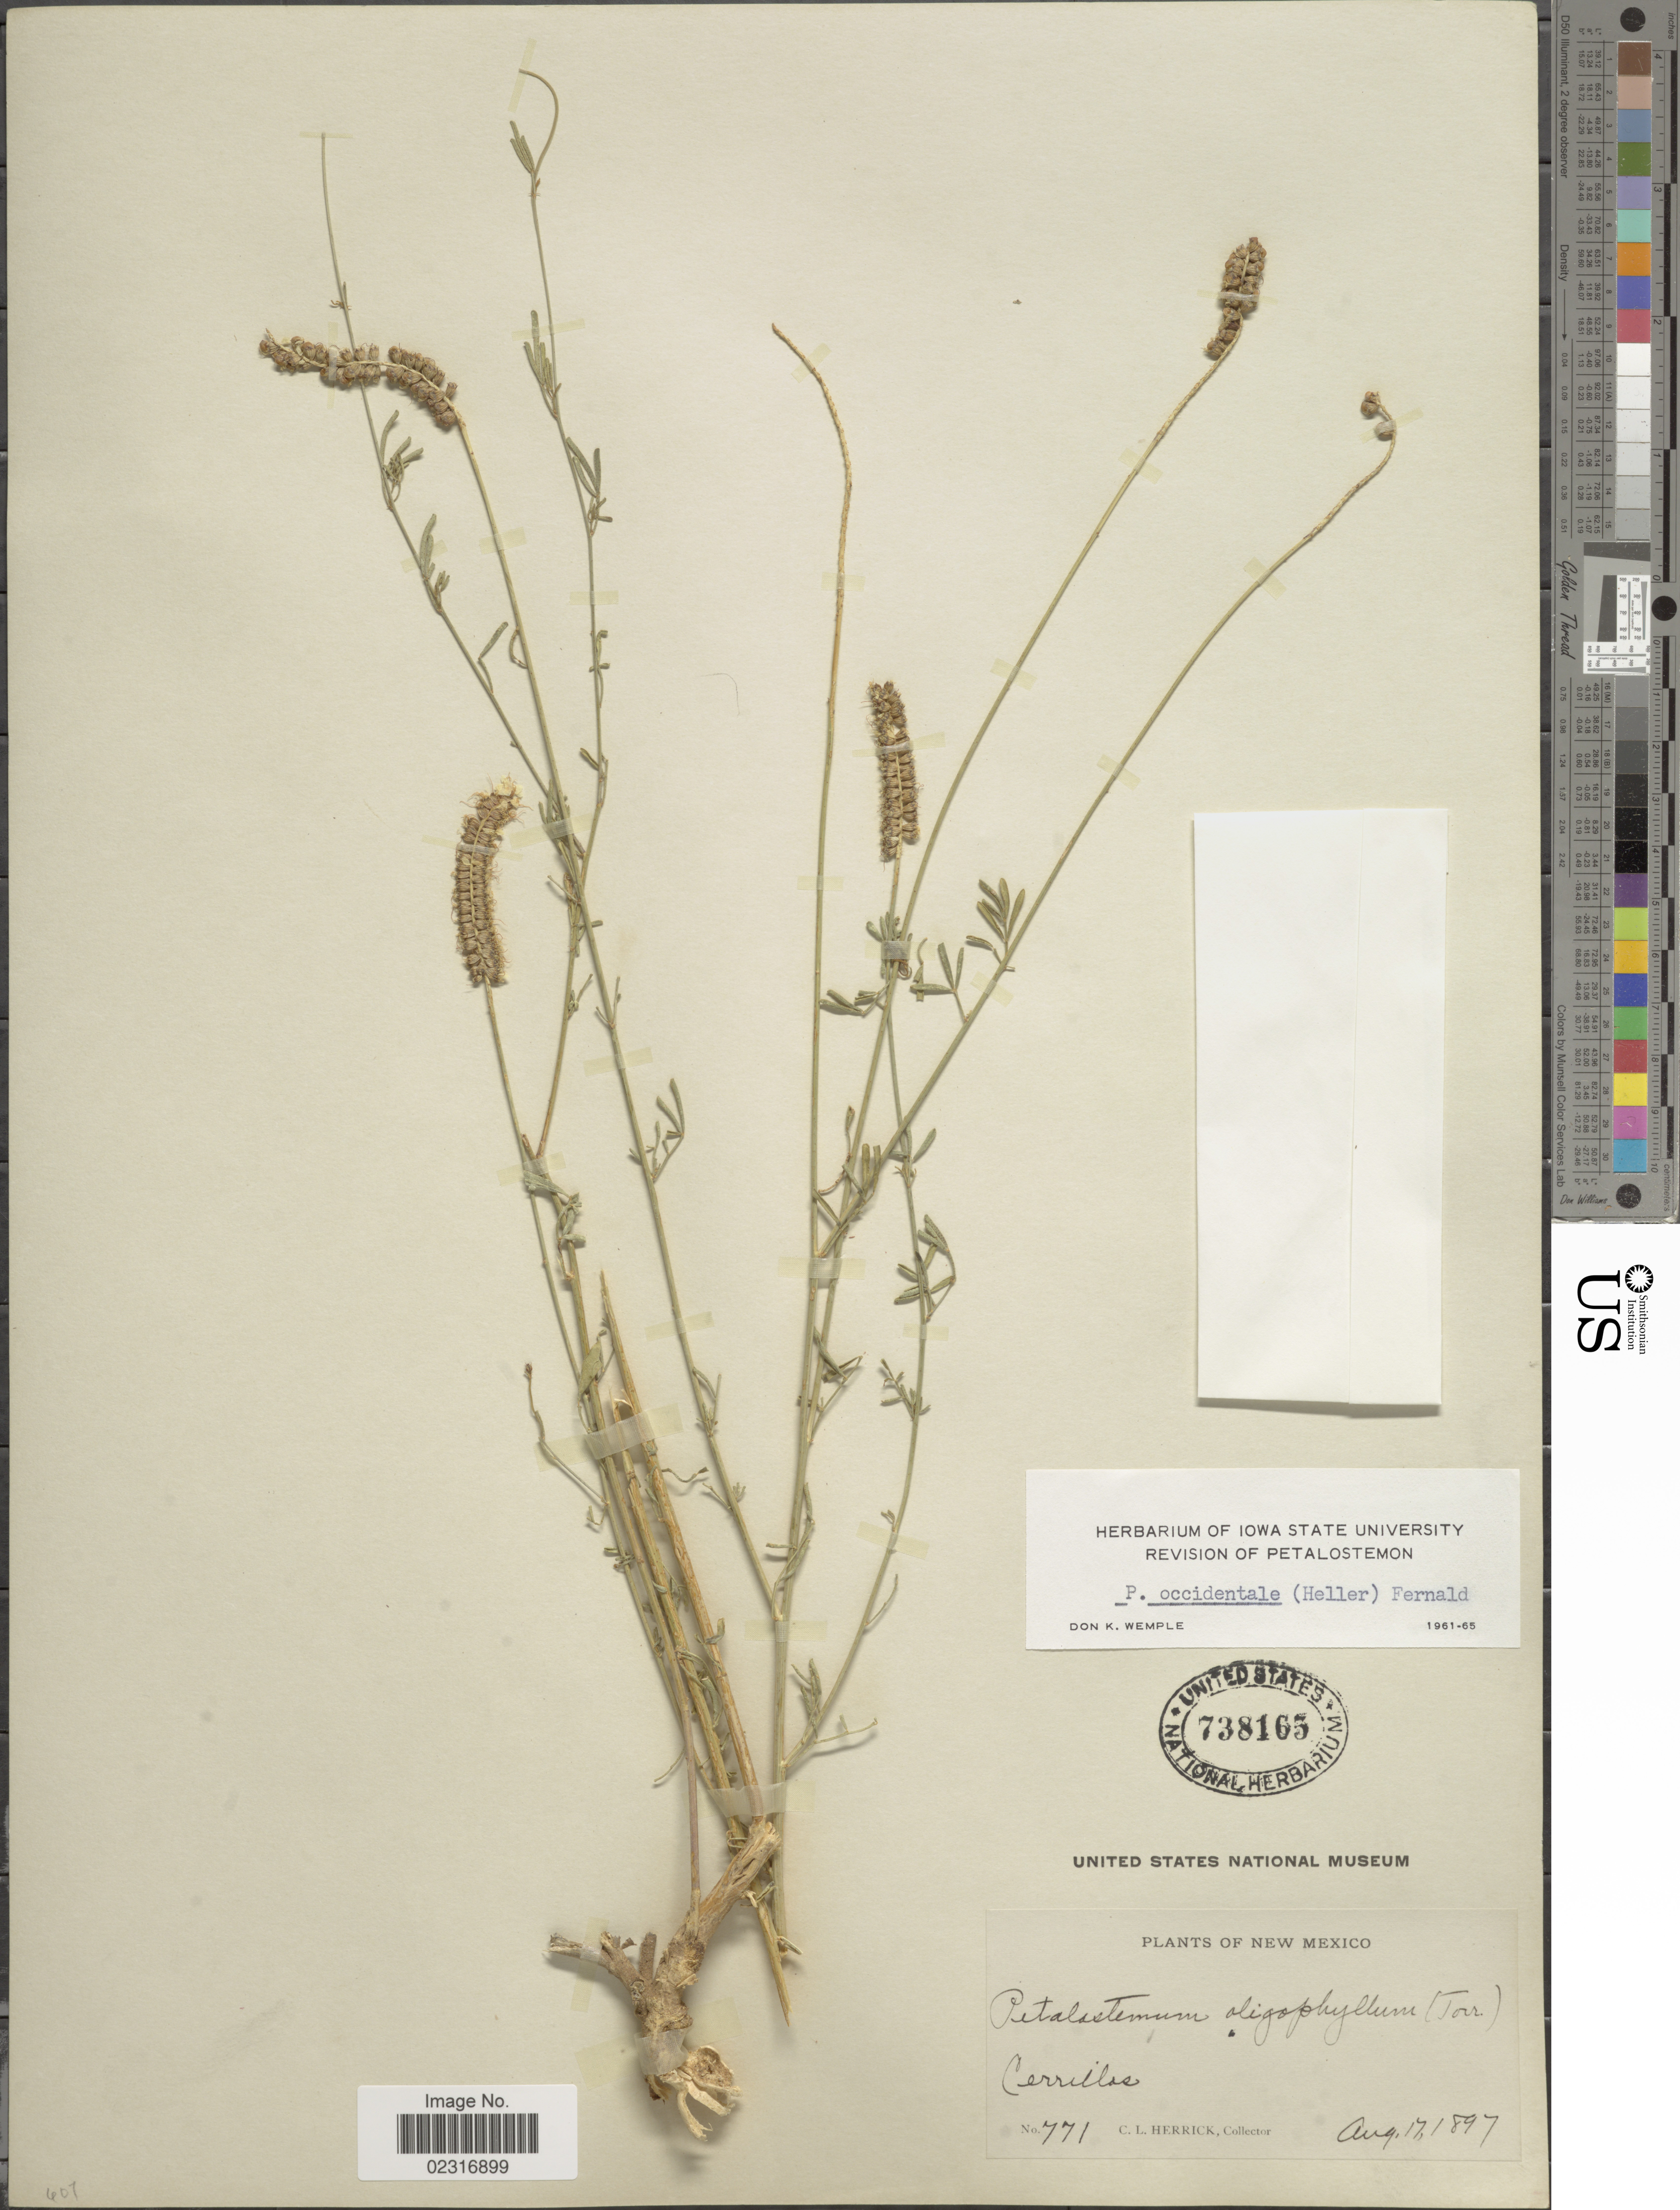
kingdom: Plantae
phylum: Tracheophyta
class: Magnoliopsida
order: Fabales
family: Fabaceae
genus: Dalea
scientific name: Dalea candida var. oligophylla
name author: (Torr) Shinners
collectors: C. Herrick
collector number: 771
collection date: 1897-08-17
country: United States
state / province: New Mexico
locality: Cerrillas.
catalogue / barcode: US 738165